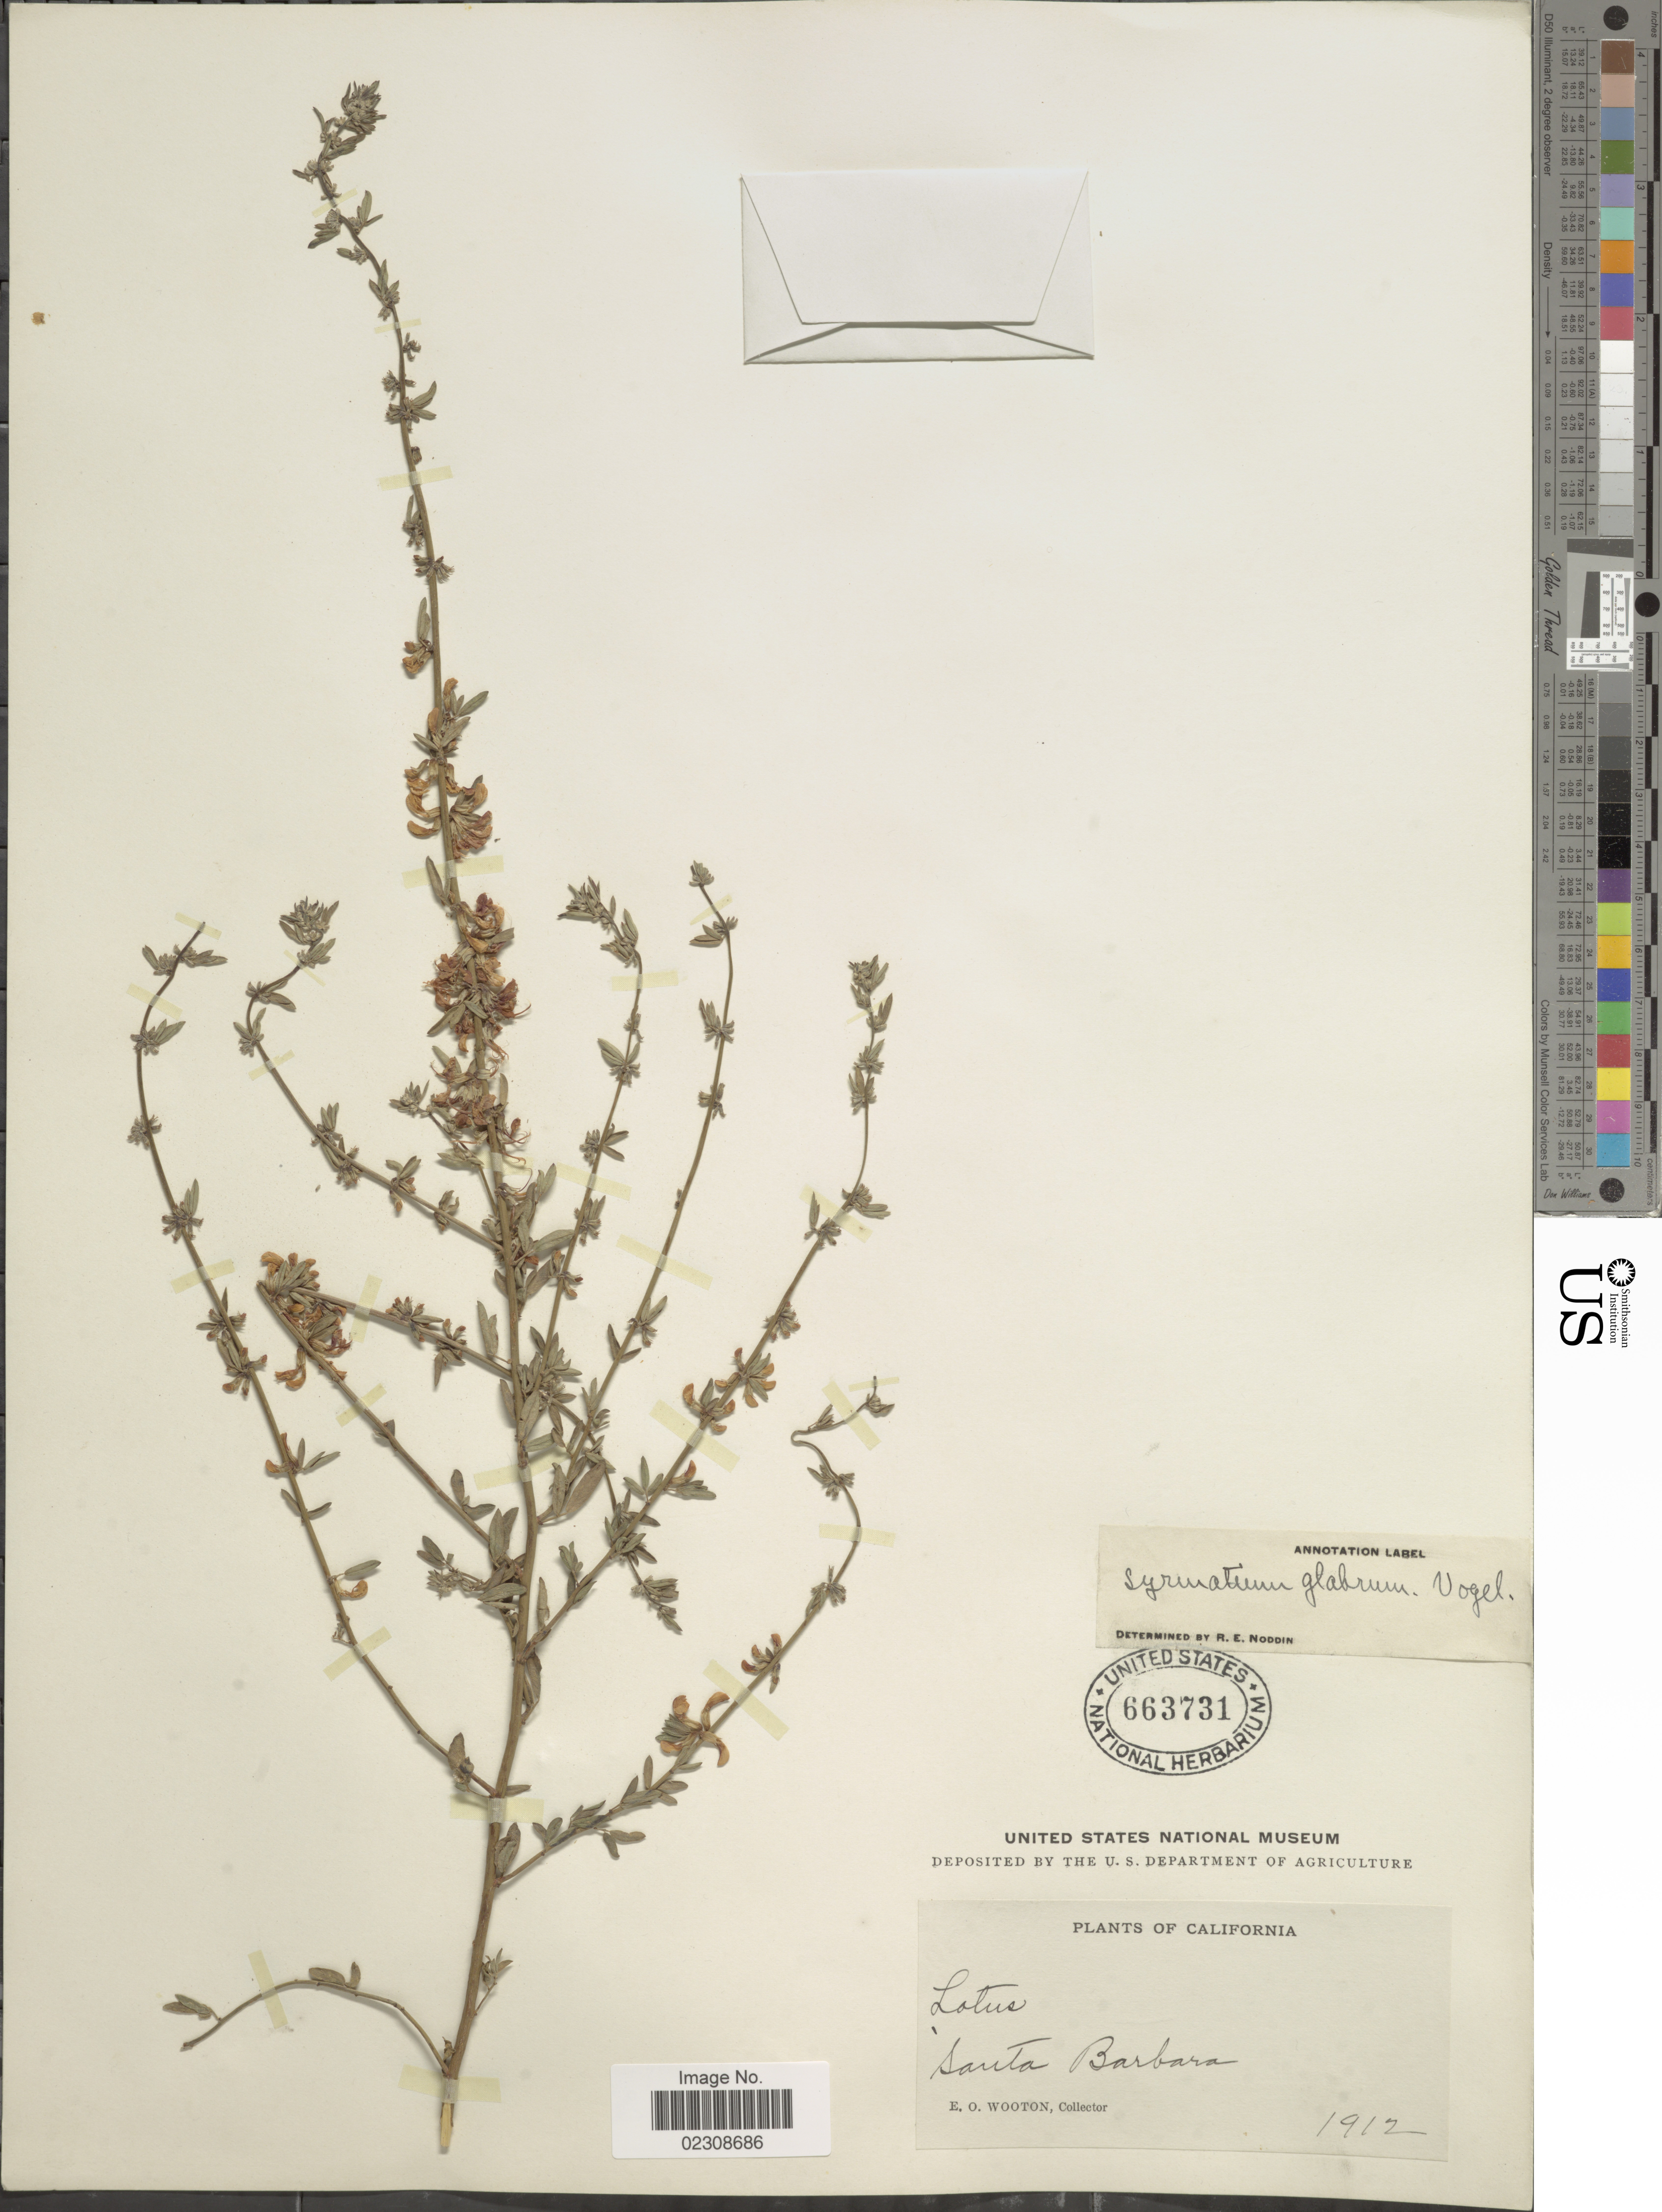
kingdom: Plantae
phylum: Tracheophyta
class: Magnoliopsida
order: Fabales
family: Fabaceae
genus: Syrmatium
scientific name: Syrmatium glabrum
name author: Vogel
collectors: E. O. Wooton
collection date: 1912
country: United States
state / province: California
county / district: Santa Barbara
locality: Santa Barbara.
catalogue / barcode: US 663731